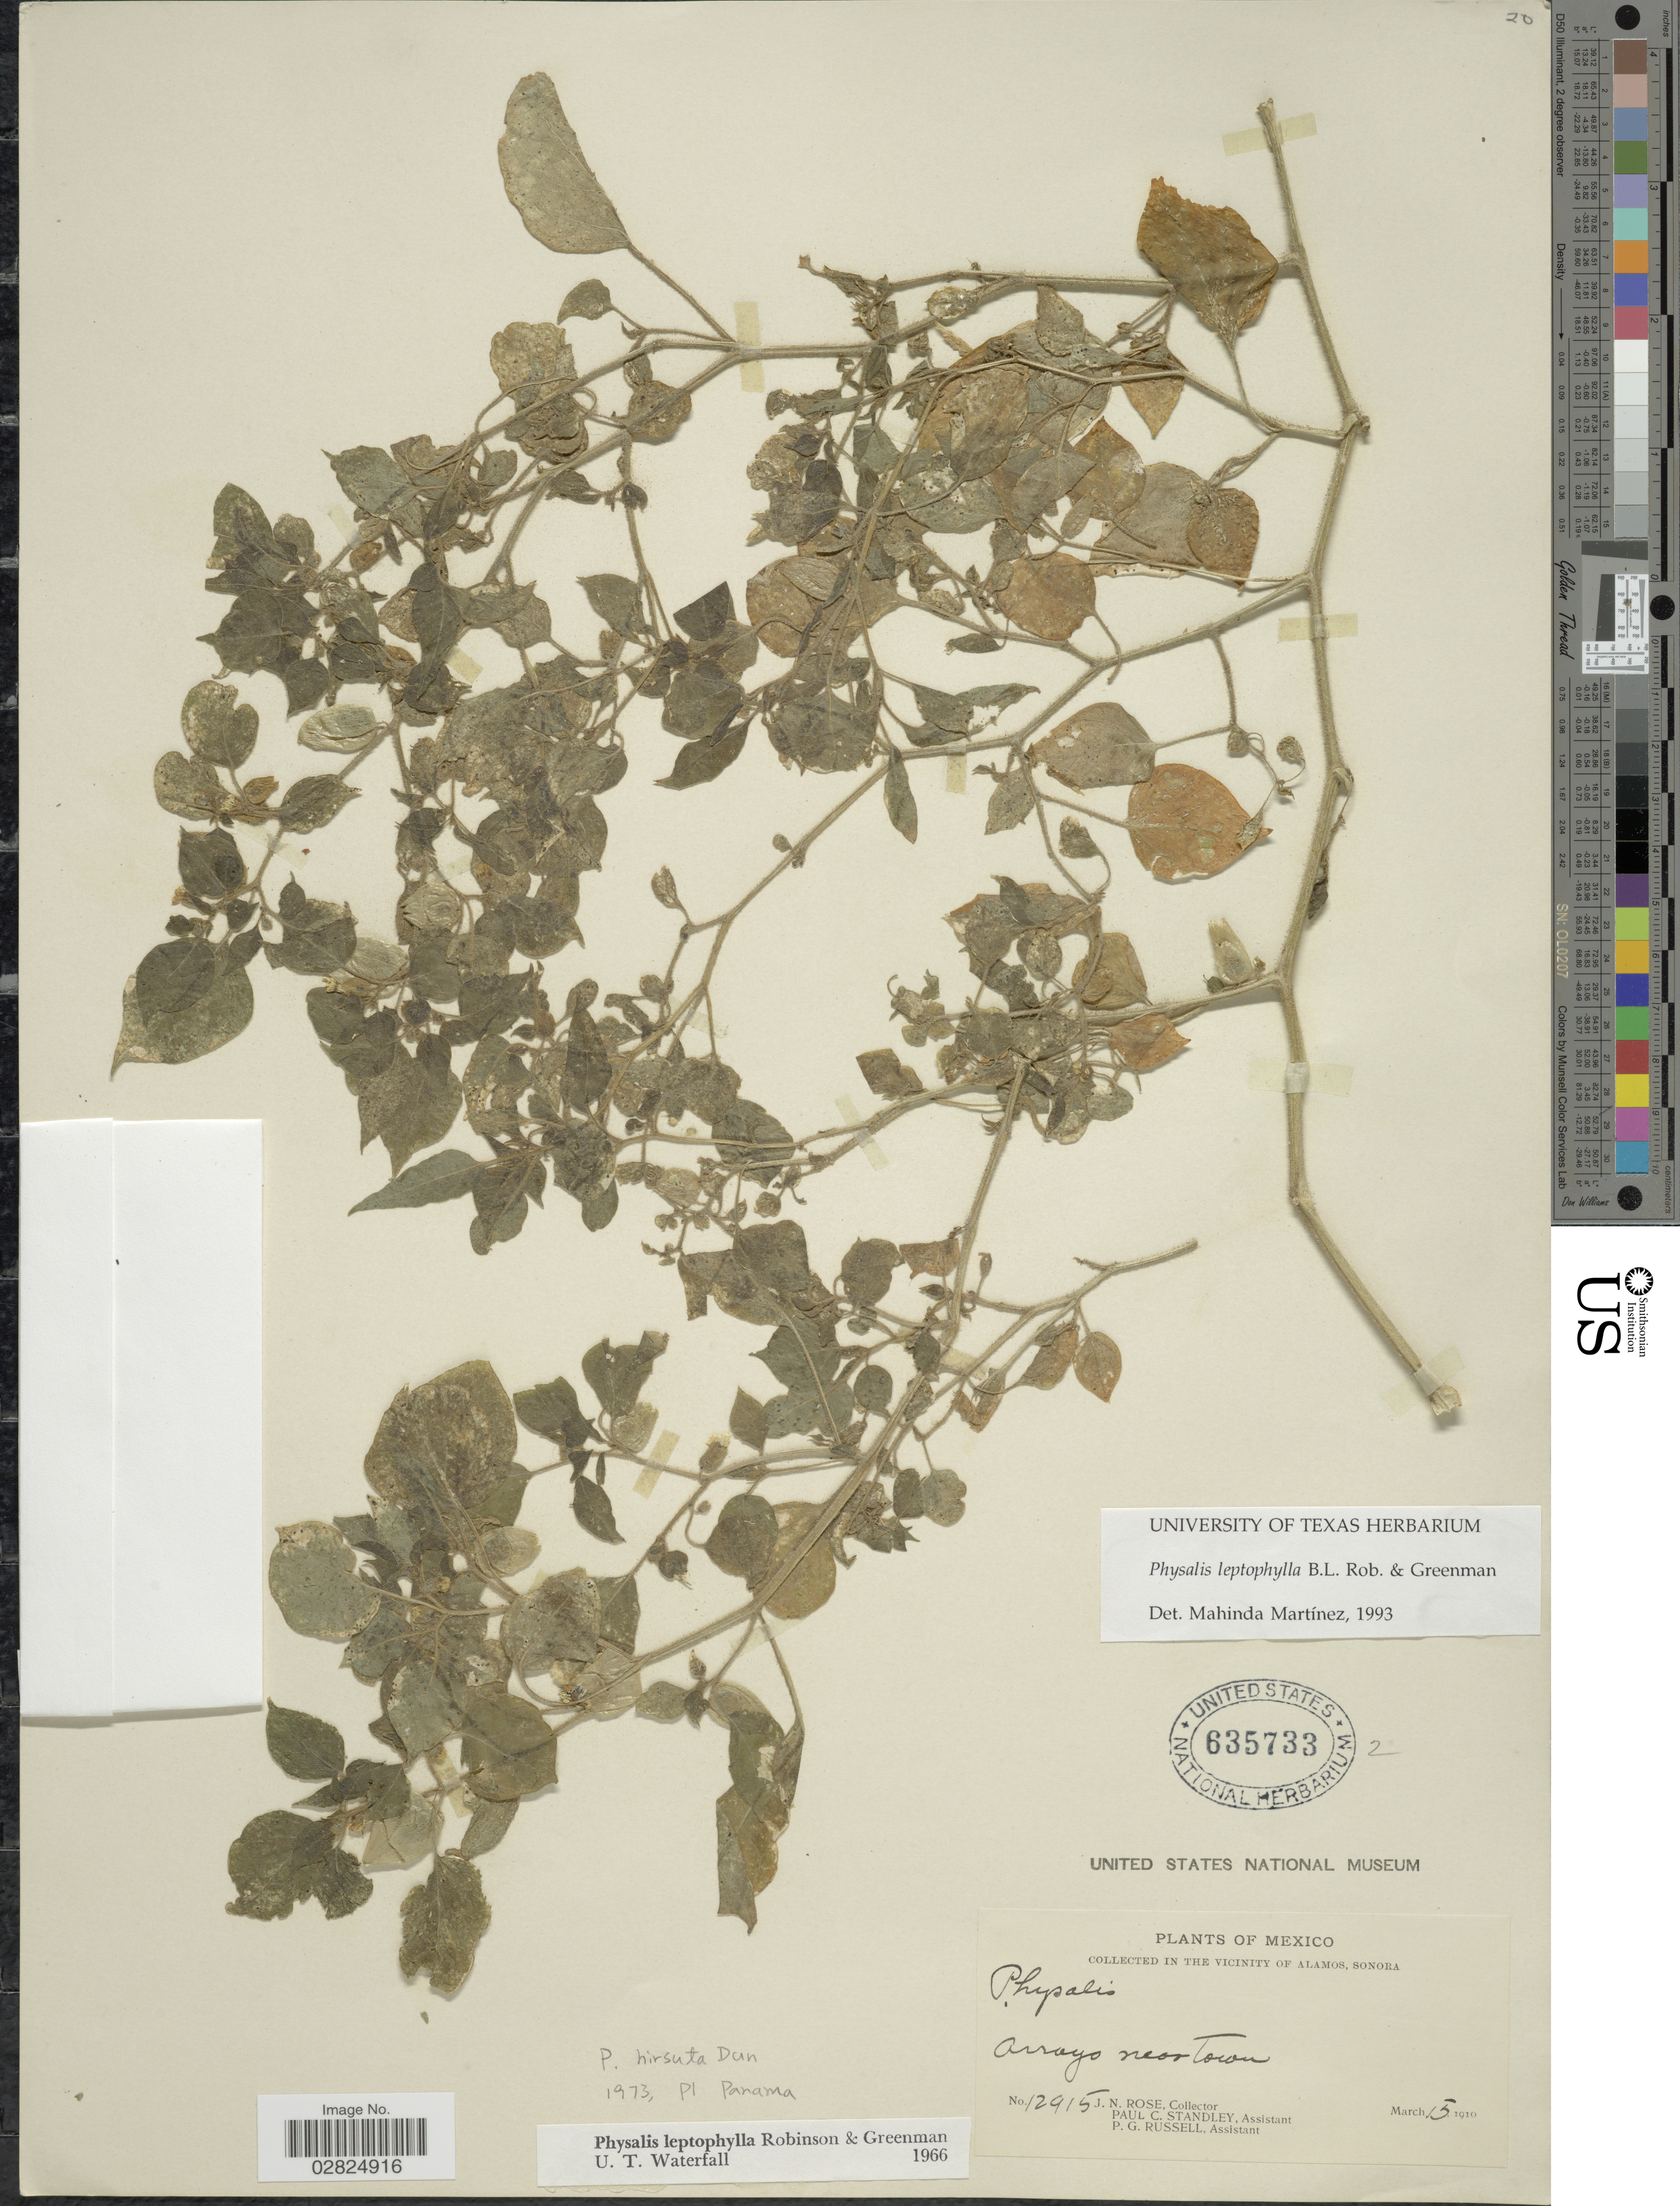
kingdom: Plantae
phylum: Tracheophyta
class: Magnoliopsida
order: Solanales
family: Solanaceae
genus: Physalis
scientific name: Physalis leptophylla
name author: B.L. Rob. & Greenm.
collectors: J. N. Rose, P. C. Standley & P. G. Russell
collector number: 12915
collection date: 1910-03-15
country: Mexico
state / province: Sonora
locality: Vicinity of Alamos. Arroyo near town.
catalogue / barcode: US 635733